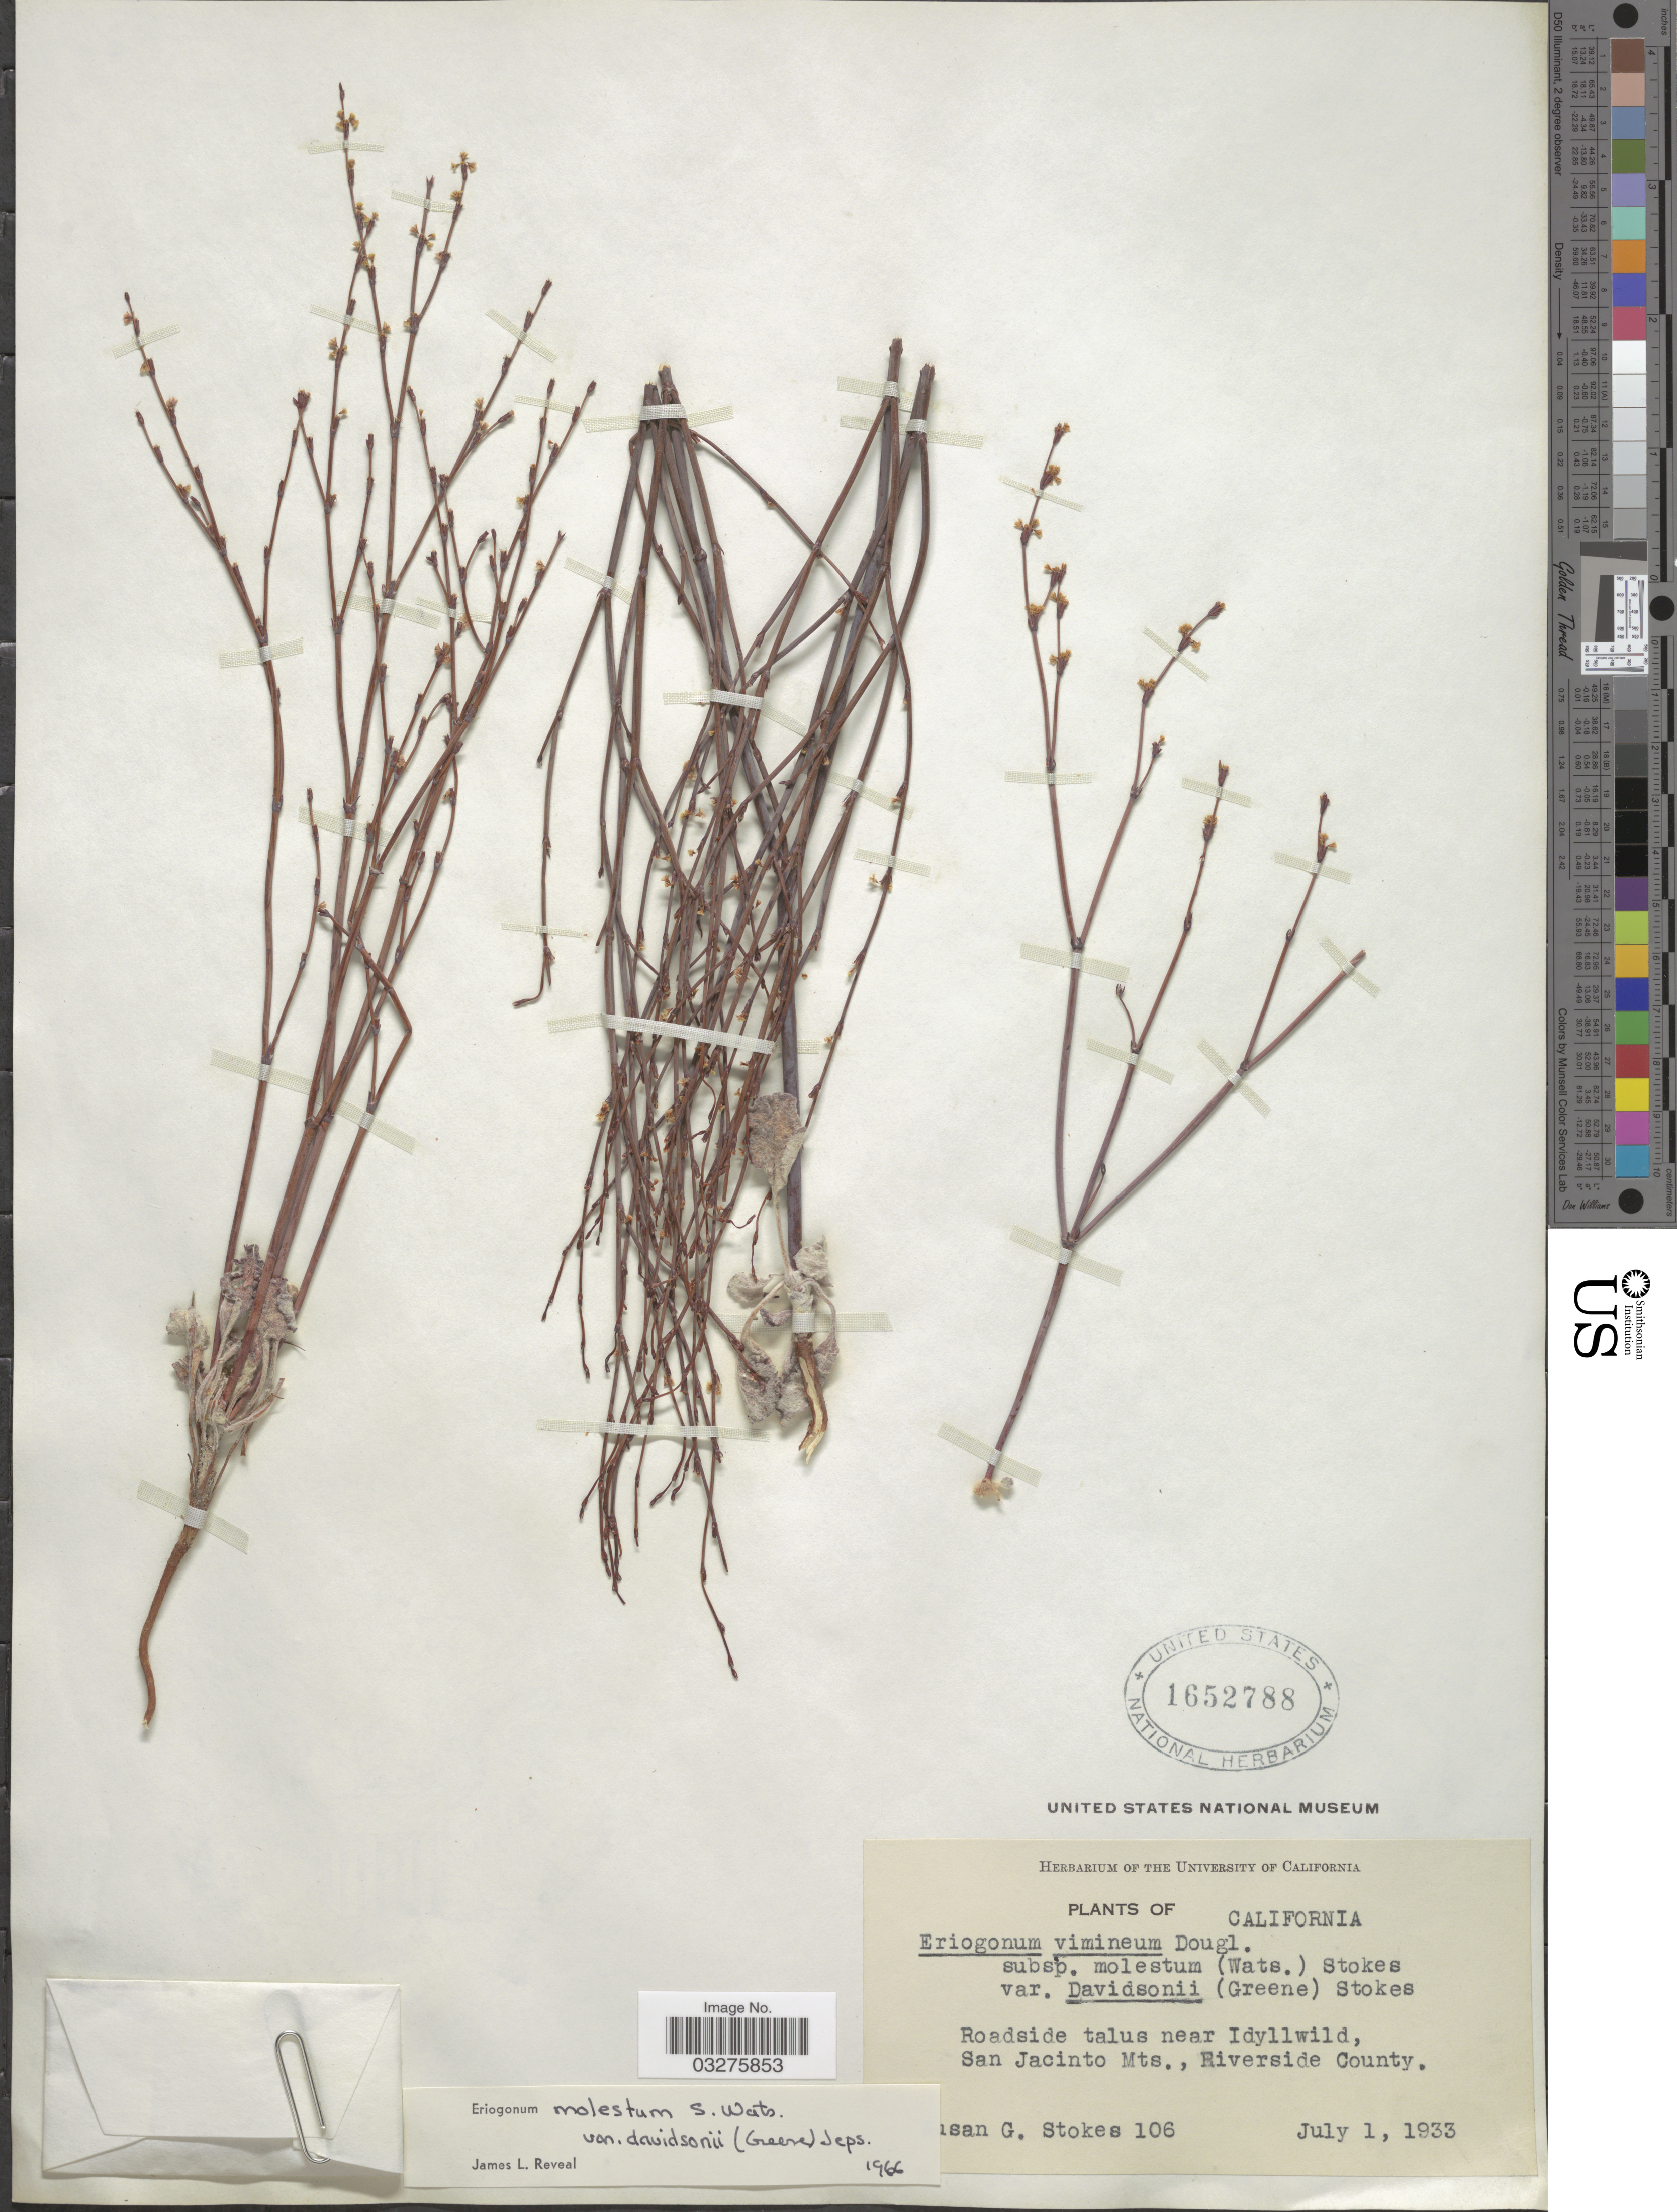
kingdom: Plantae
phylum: Tracheophyta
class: Magnoliopsida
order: Caryophyllales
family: Polygonaceae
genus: Eriogonum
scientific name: Eriogonum davidsonii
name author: Greene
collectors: S. G. Stokes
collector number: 106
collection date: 1933-07-01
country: United States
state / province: California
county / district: Riverside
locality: Roadside talus near Idyllwild, San Jacinto Mts., Riverside County.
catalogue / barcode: US 1652788